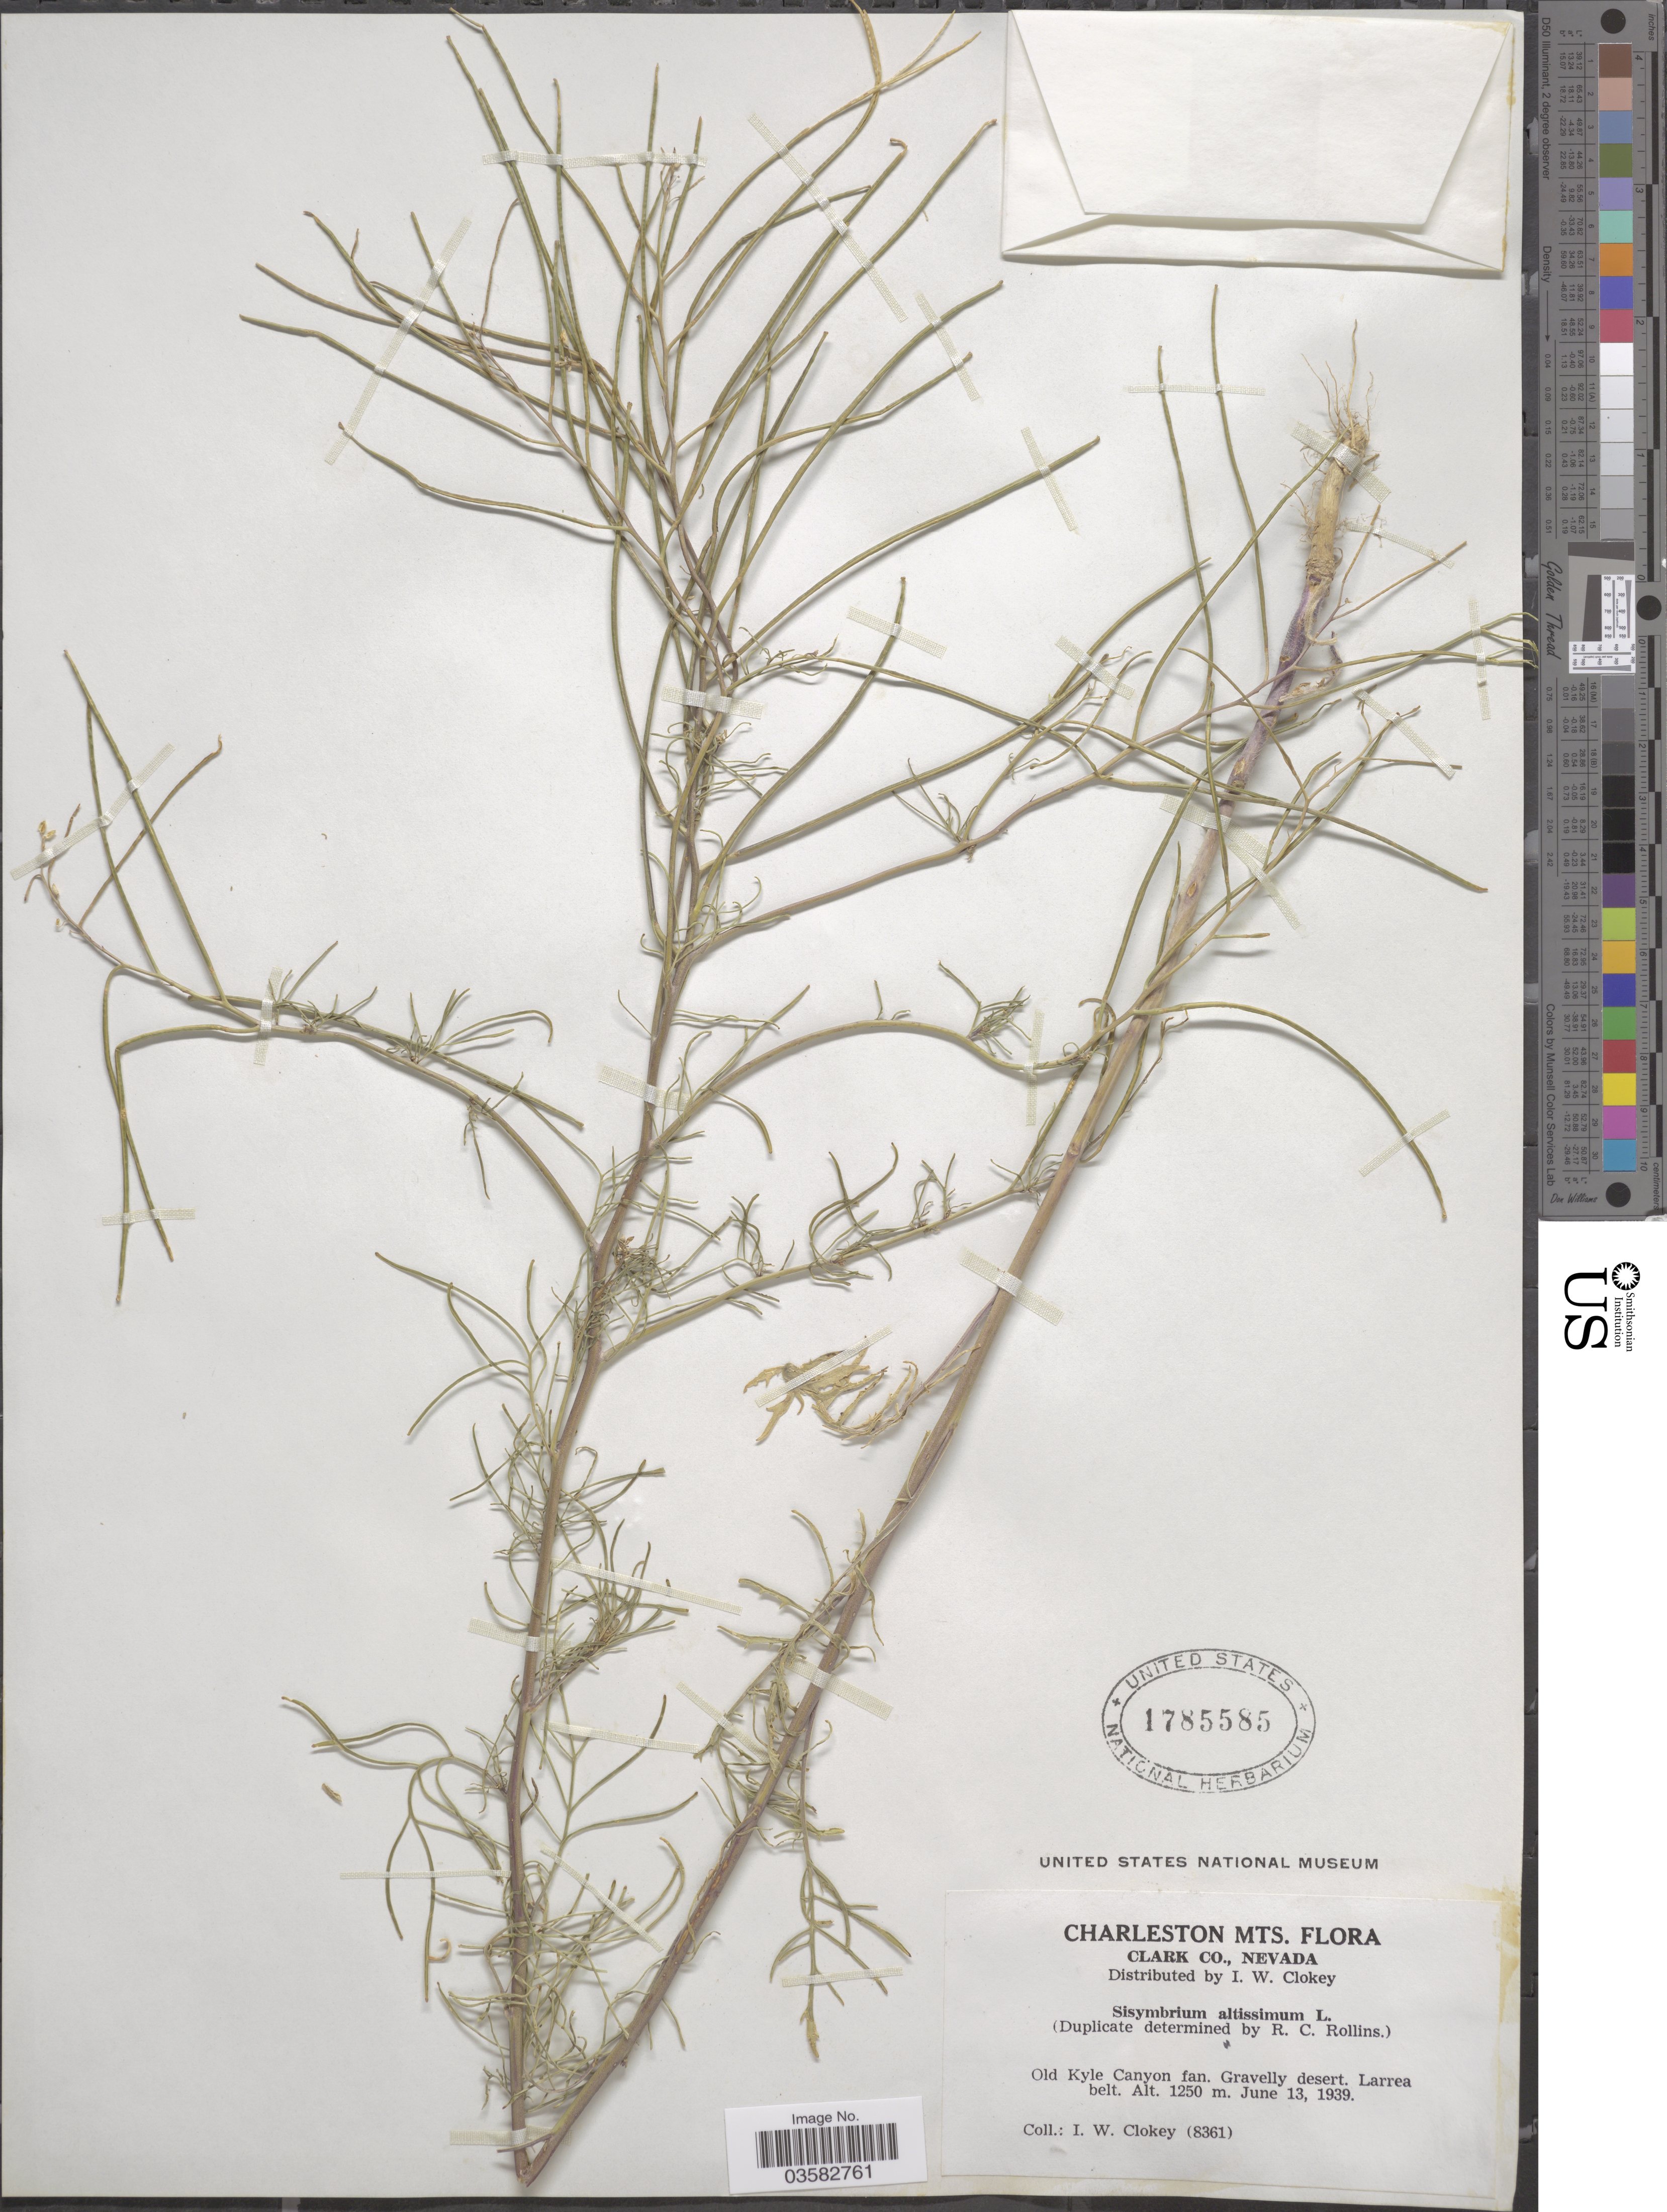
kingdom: Plantae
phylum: Tracheophyta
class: Magnoliopsida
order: Brassicales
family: Brassicaceae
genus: Sisymbrium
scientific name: Sisymbrium altissimum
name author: L.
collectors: I. W. Clokey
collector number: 8361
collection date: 1939-06-13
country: United States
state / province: Nevada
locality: Charleston Mts. Clark Co. Old Kyle Canyon fan. Gravelly desert. Larrea belt.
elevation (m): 1250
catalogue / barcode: US 1785585